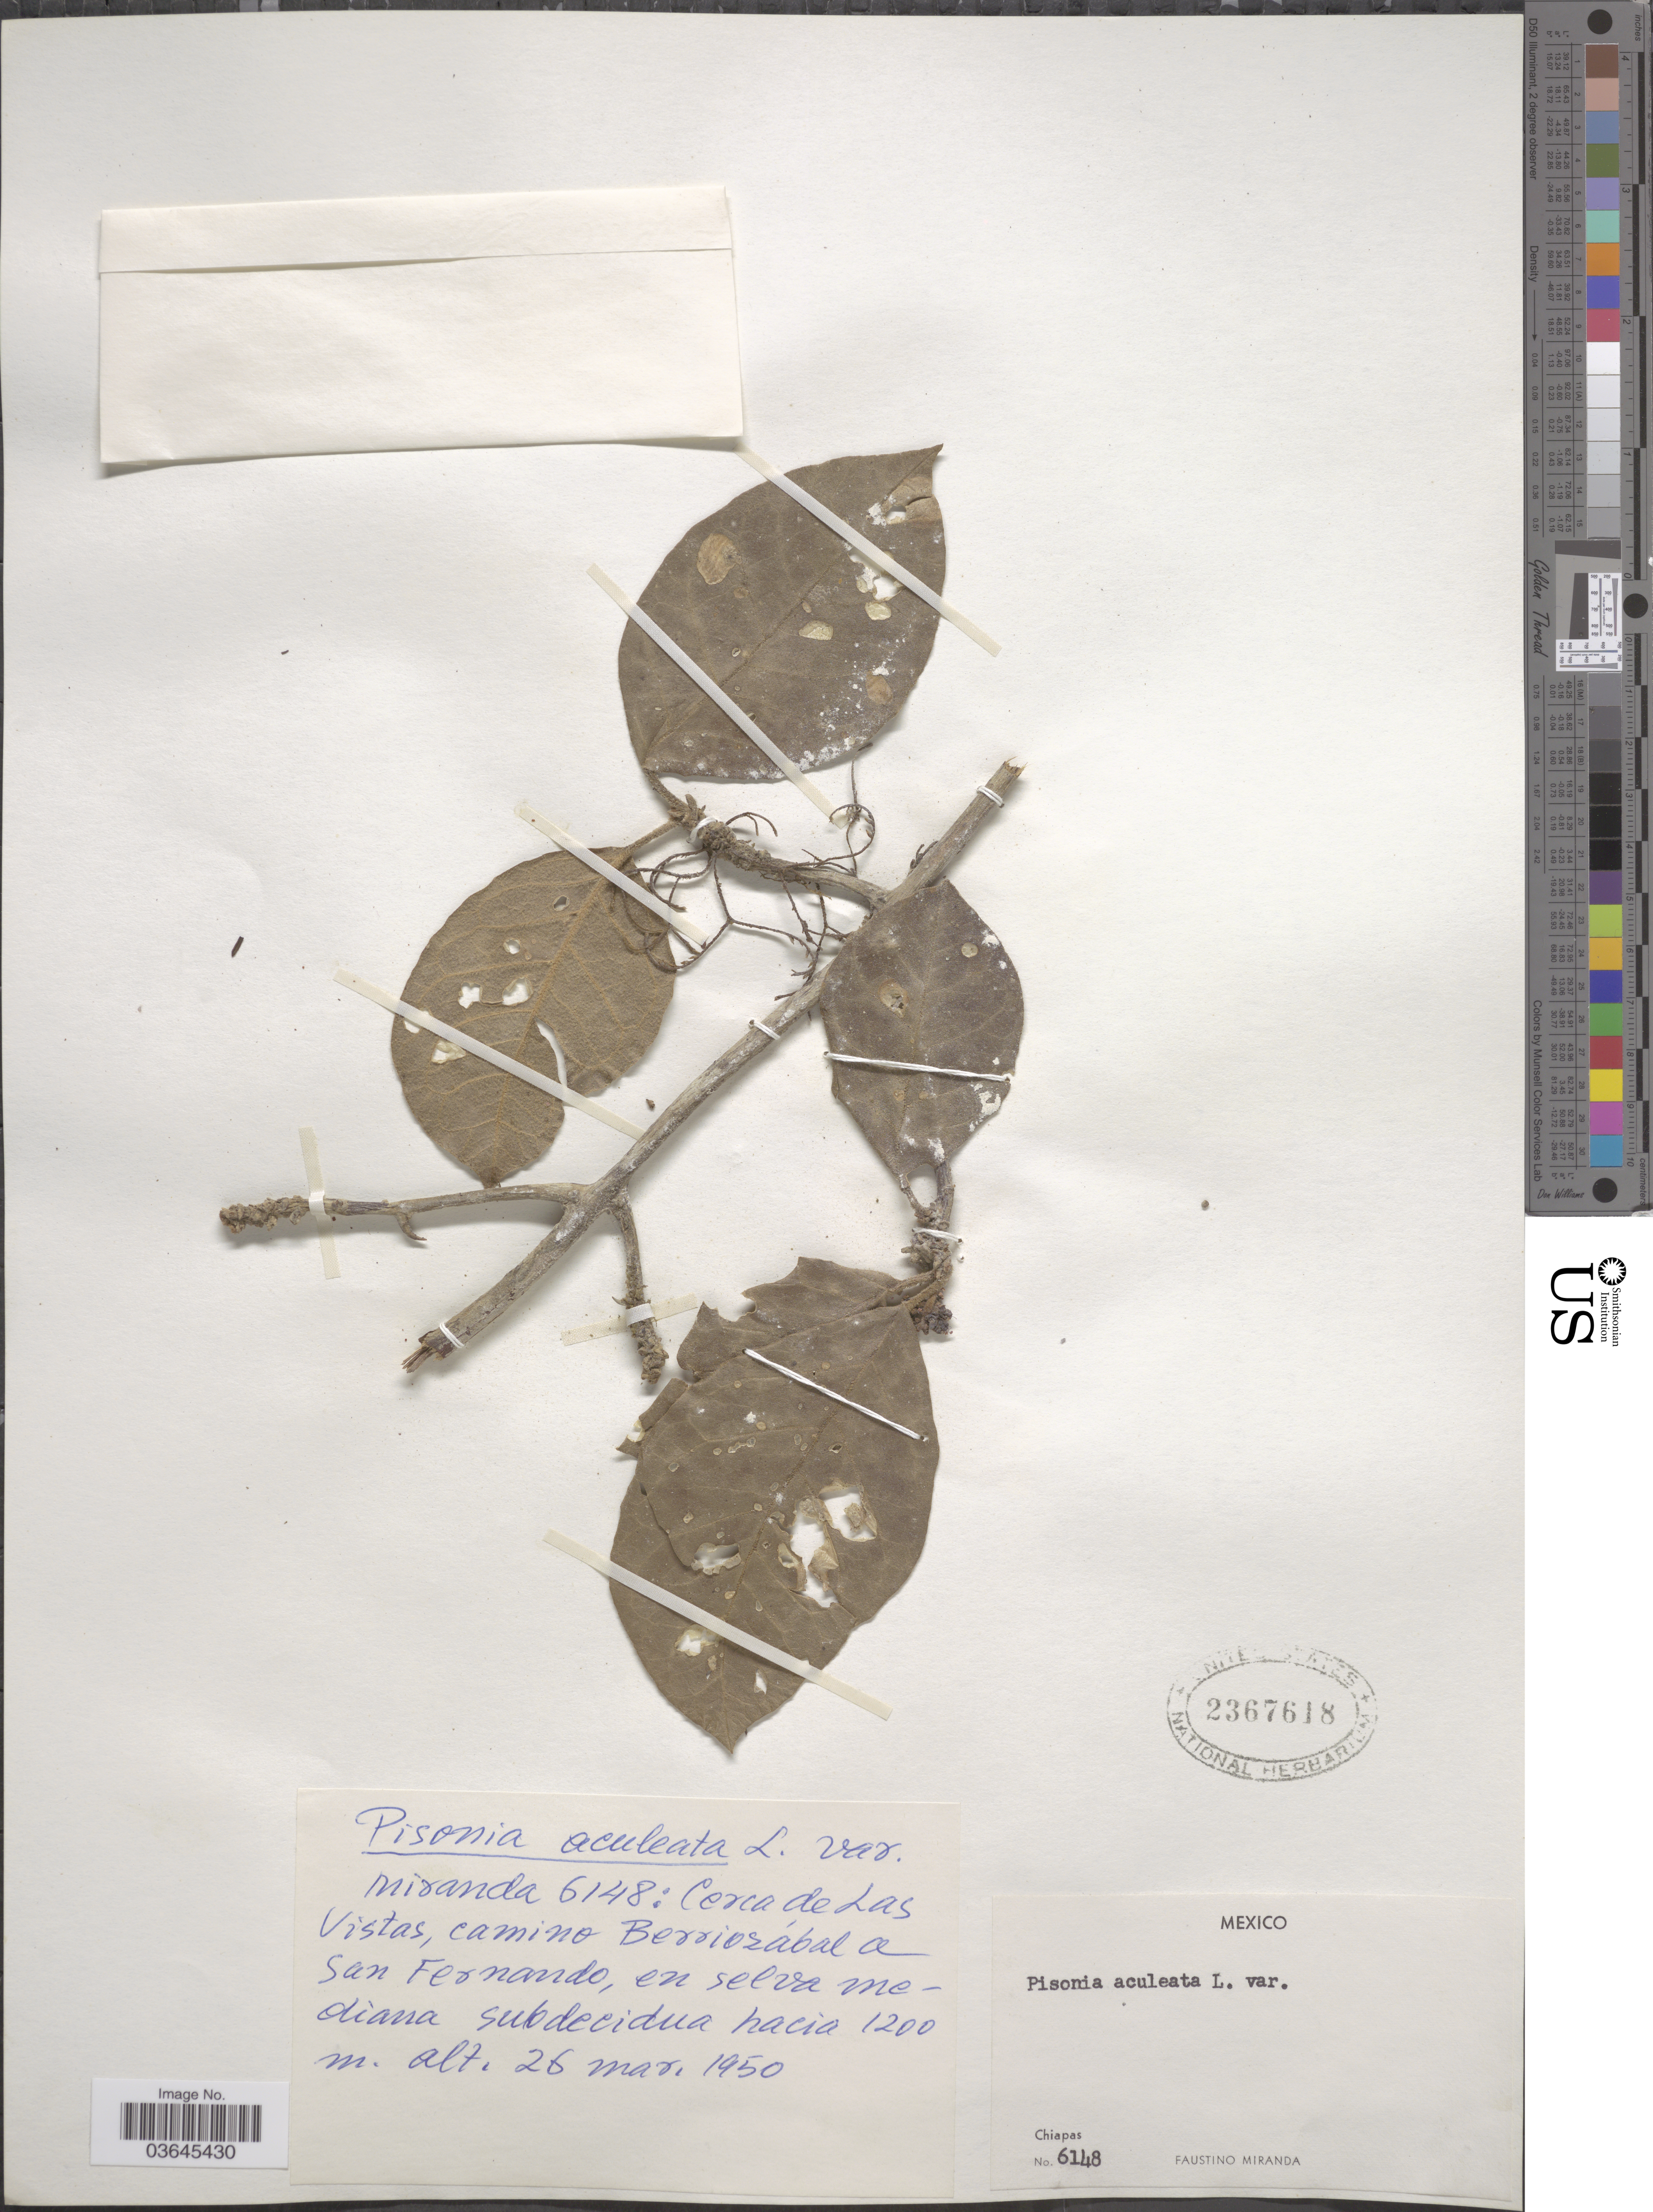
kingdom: Plantae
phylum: Tracheophyta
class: Magnoliopsida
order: Caryophyllales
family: Nyctaginaceae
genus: Pisonia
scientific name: Pisonia aculeata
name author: L.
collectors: F. Miranda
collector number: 6148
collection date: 1950-03-26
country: Mexico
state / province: Chiapas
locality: Cerca de Las Vistas, camino Berriozábal a San Fernando.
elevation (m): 1200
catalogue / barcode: US 2367618